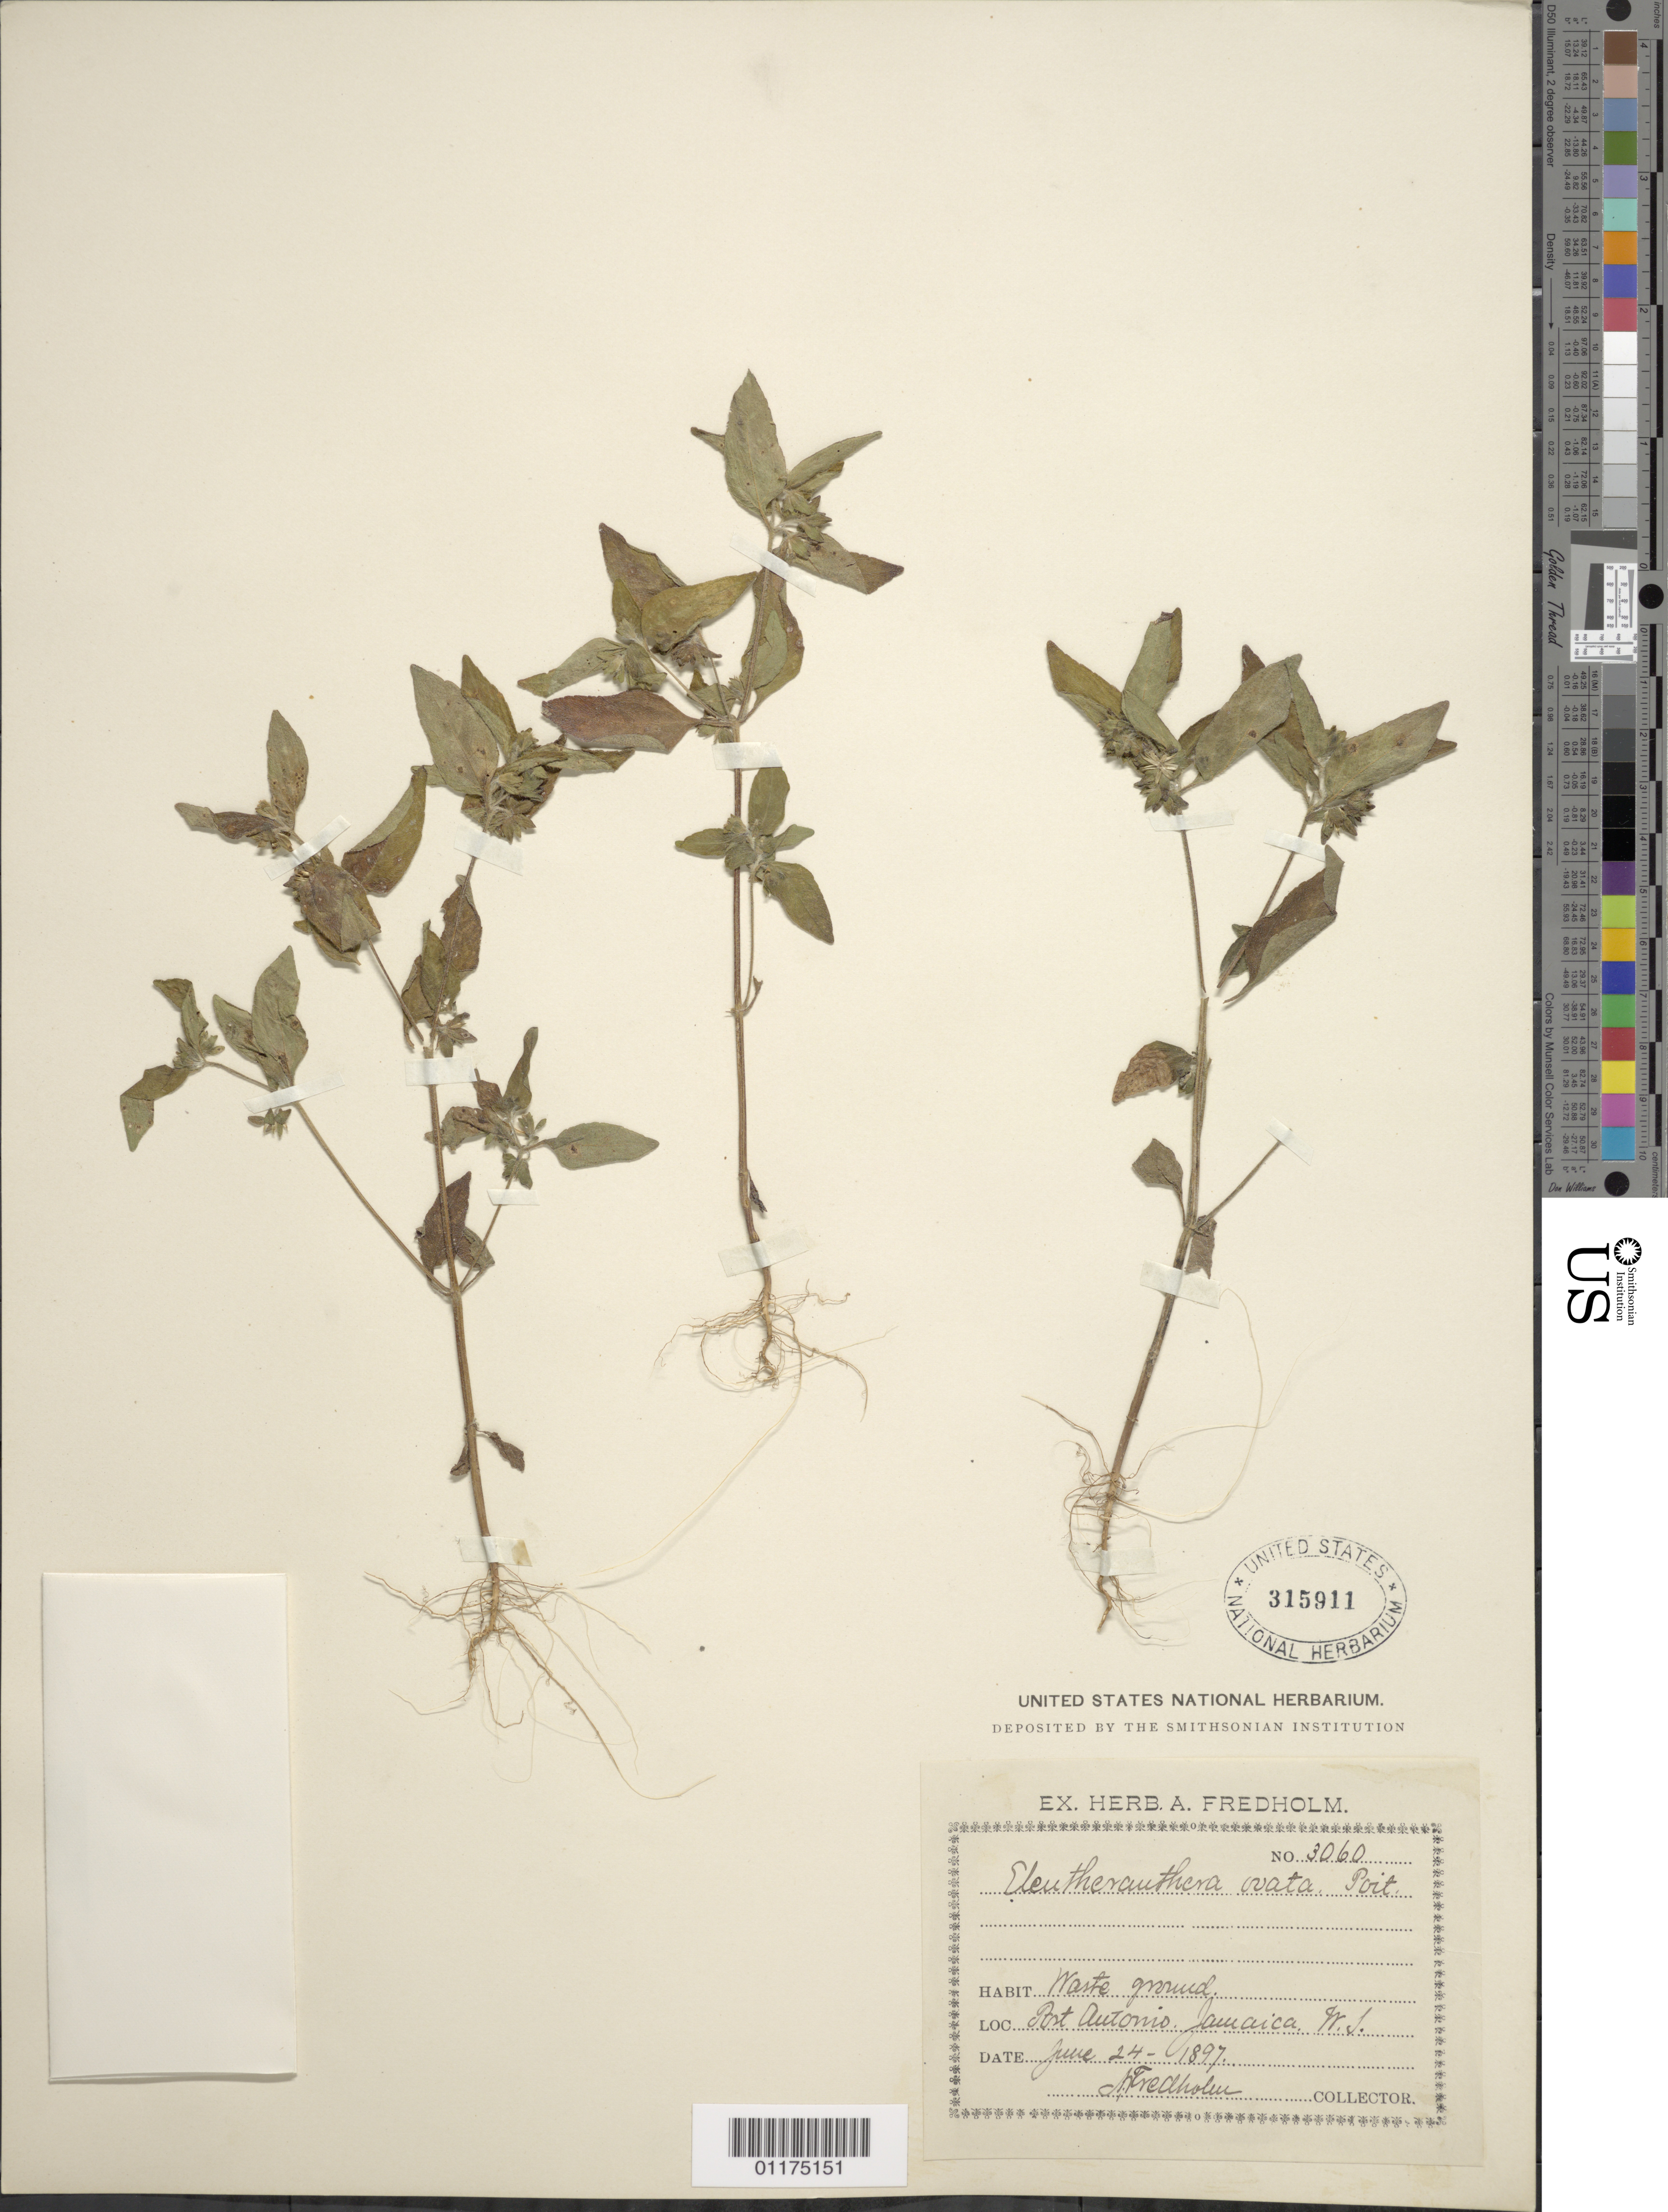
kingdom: Plantae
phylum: Tracheophyta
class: Magnoliopsida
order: Asterales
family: Asteraceae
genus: Eleutheranthera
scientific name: Eleutheranthera ruderalis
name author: (Sw.) Sch. Bip.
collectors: A. Fredholm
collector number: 3060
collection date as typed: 24 Jun 1897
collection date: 1897-06-24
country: Jamaica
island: Jamaica I.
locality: Port Antonio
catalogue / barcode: US 315911